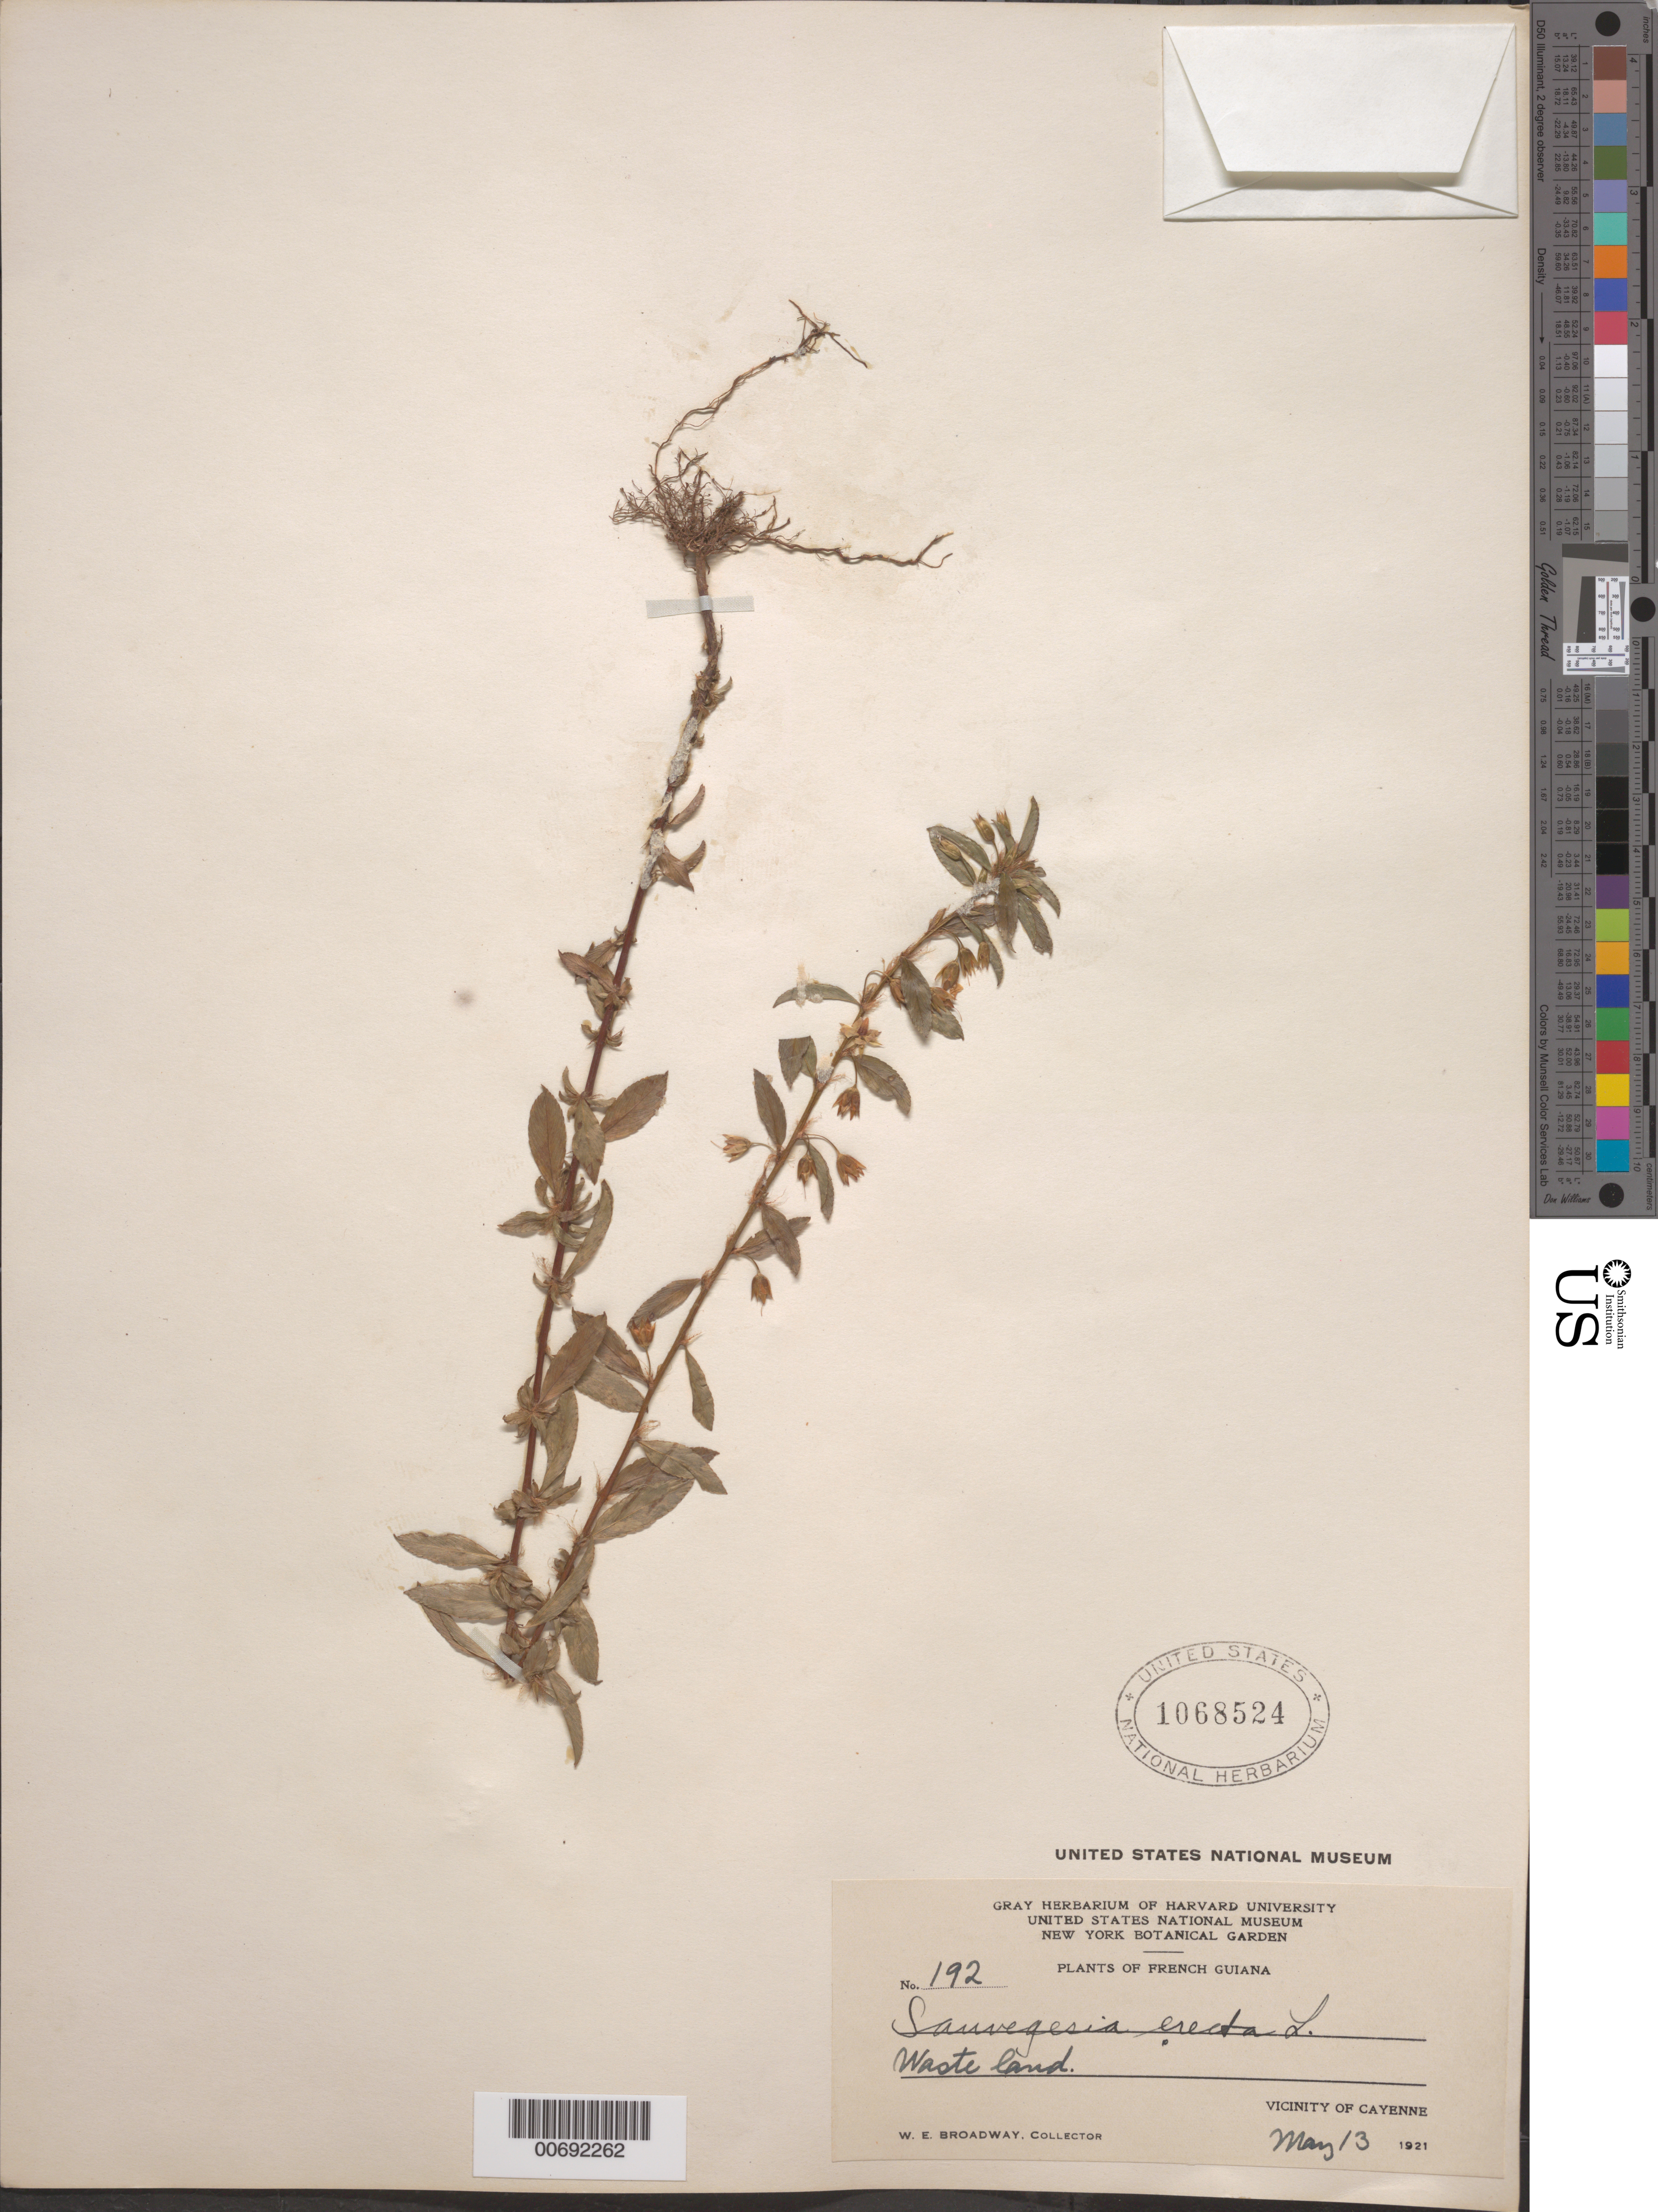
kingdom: Plantae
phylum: Tracheophyta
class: Magnoliopsida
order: Malpighiales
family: Ochnaceae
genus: Sauvagesia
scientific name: Sauvagesia erecta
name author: L.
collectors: W. E. Broadway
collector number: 192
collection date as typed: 13-May-21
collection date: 1921-05-13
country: French Guiana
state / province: Cayenne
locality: Cayenne, vic.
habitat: Waste land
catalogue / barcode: US 1068524